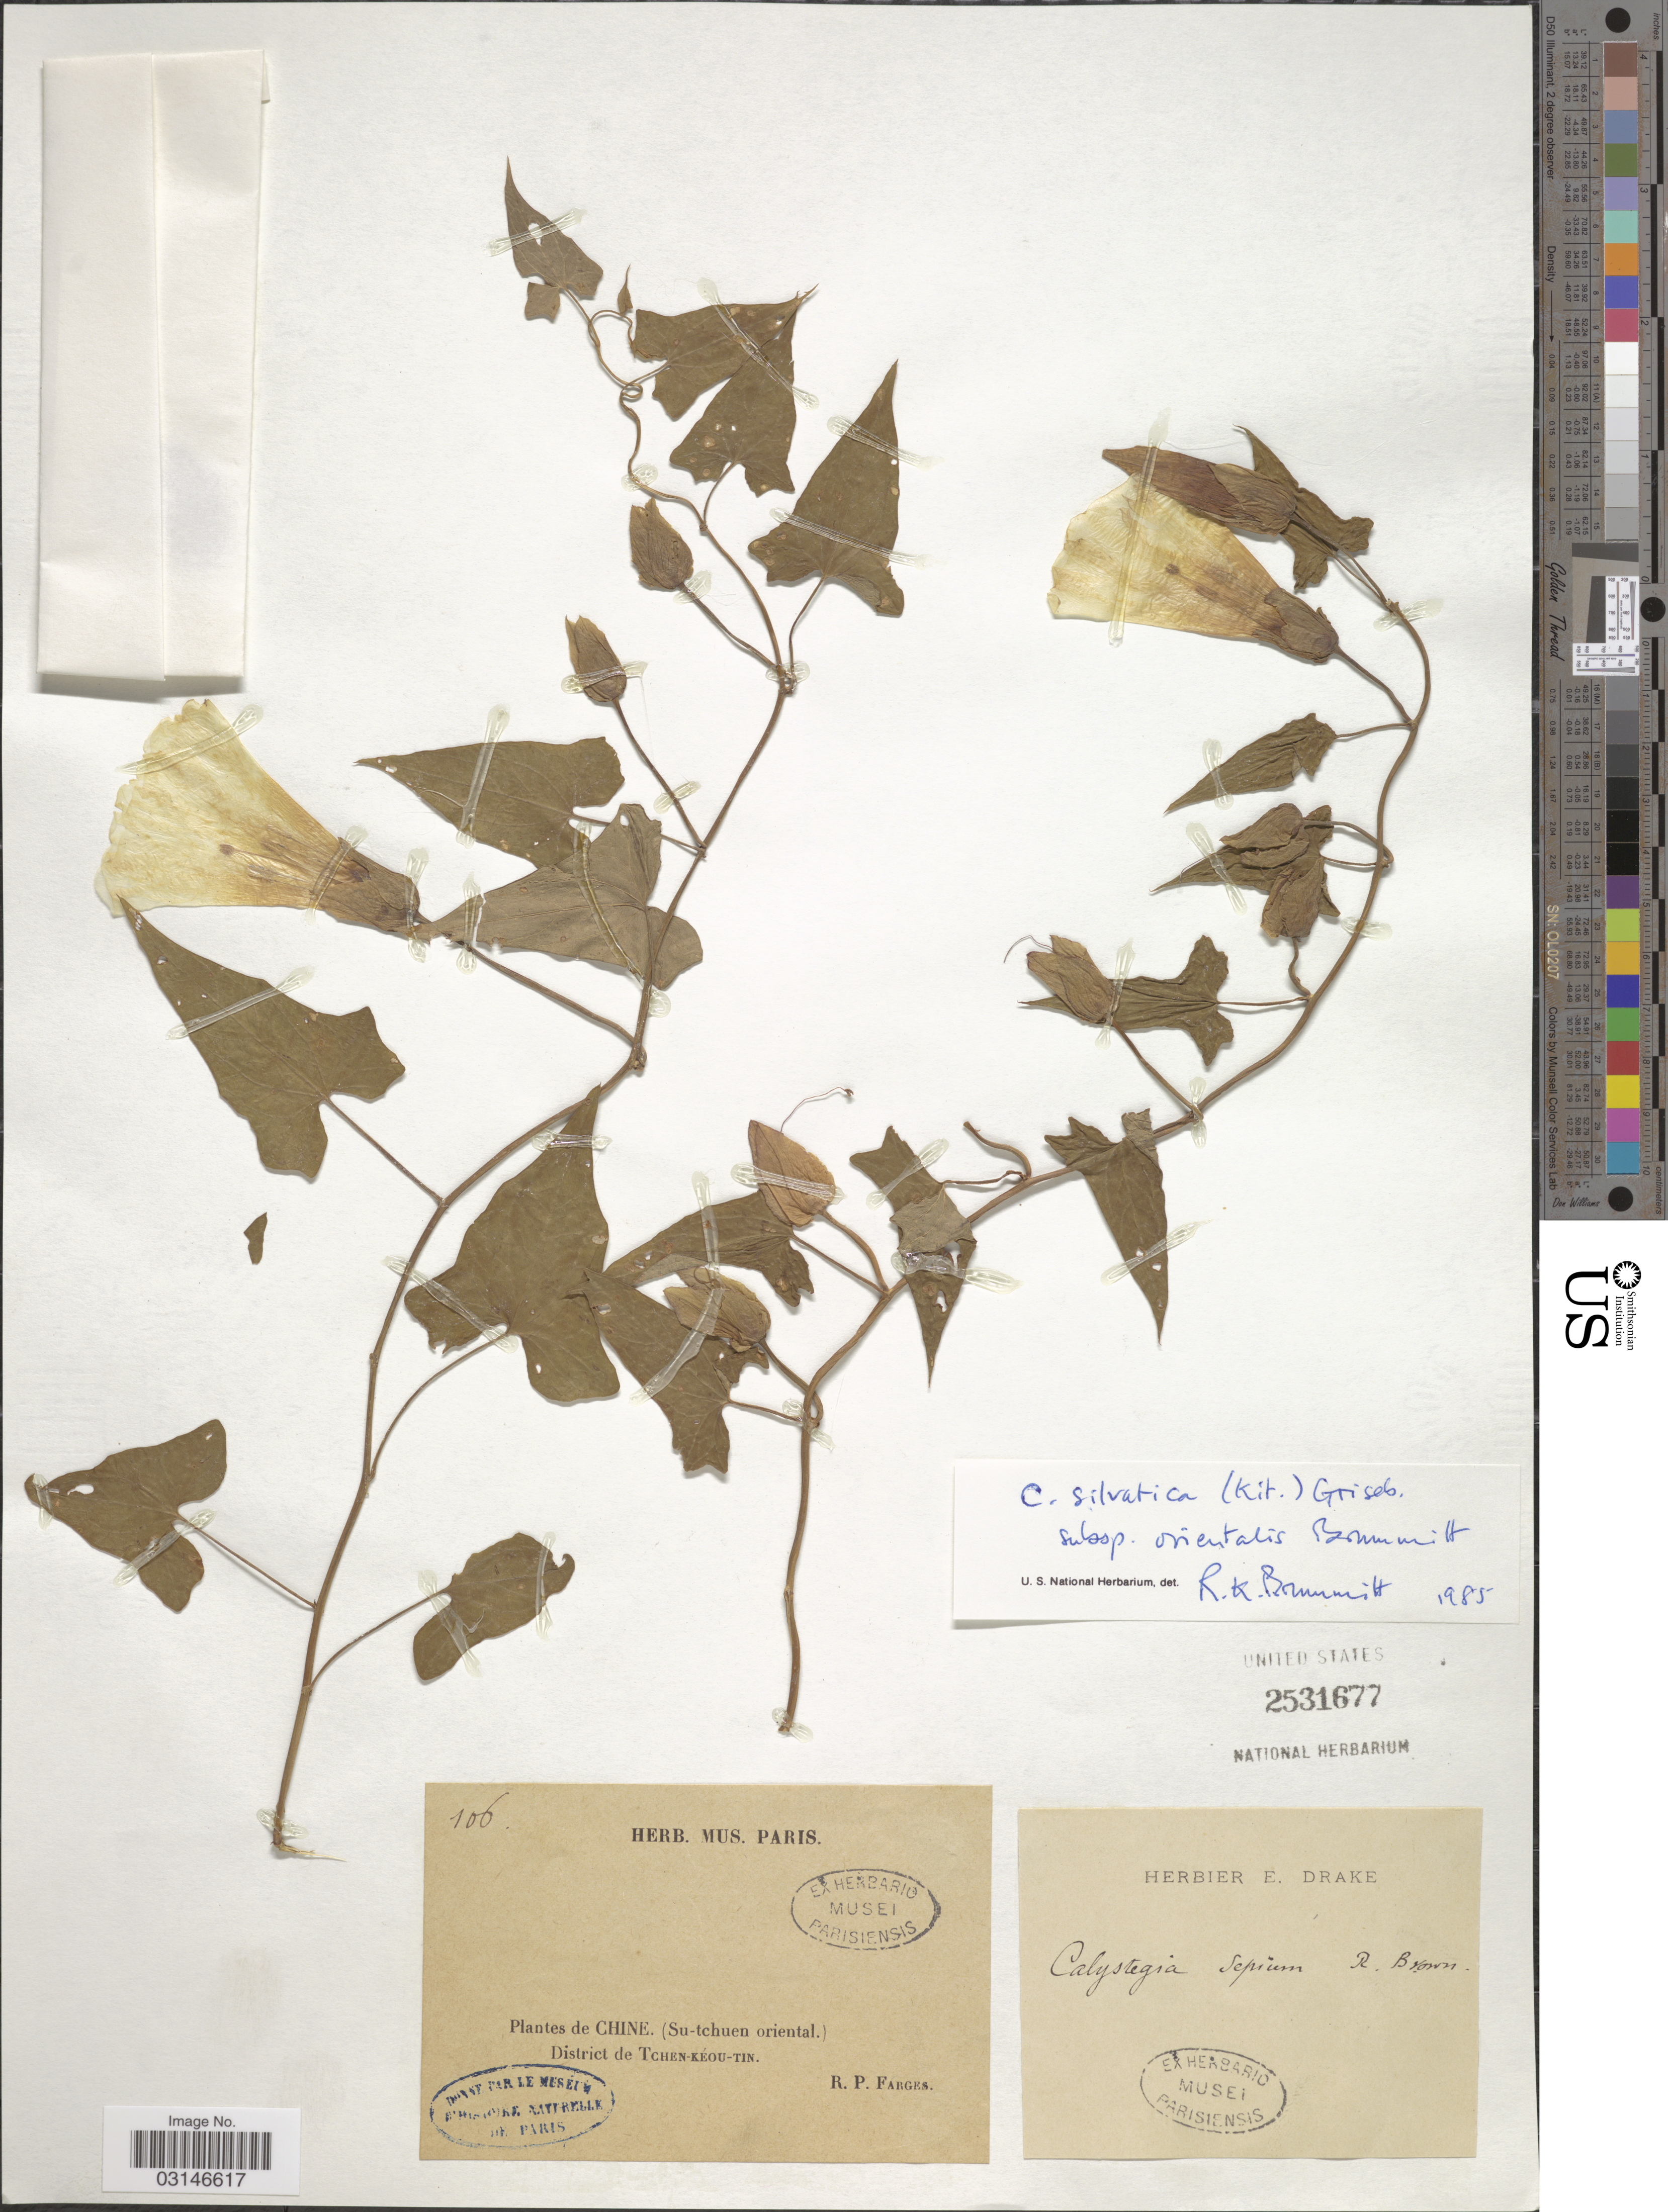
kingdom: Plantae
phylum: Tracheophyta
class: Magnoliopsida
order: Solanales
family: Convolvulaceae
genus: Calystegia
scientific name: Calystegia silvatica subsp. orientalis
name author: Brummitt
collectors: R. Farges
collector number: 106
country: China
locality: Chine (Su-tchuen oriental.) District de Tchen-Kéou-Tin.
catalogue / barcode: US 2531677